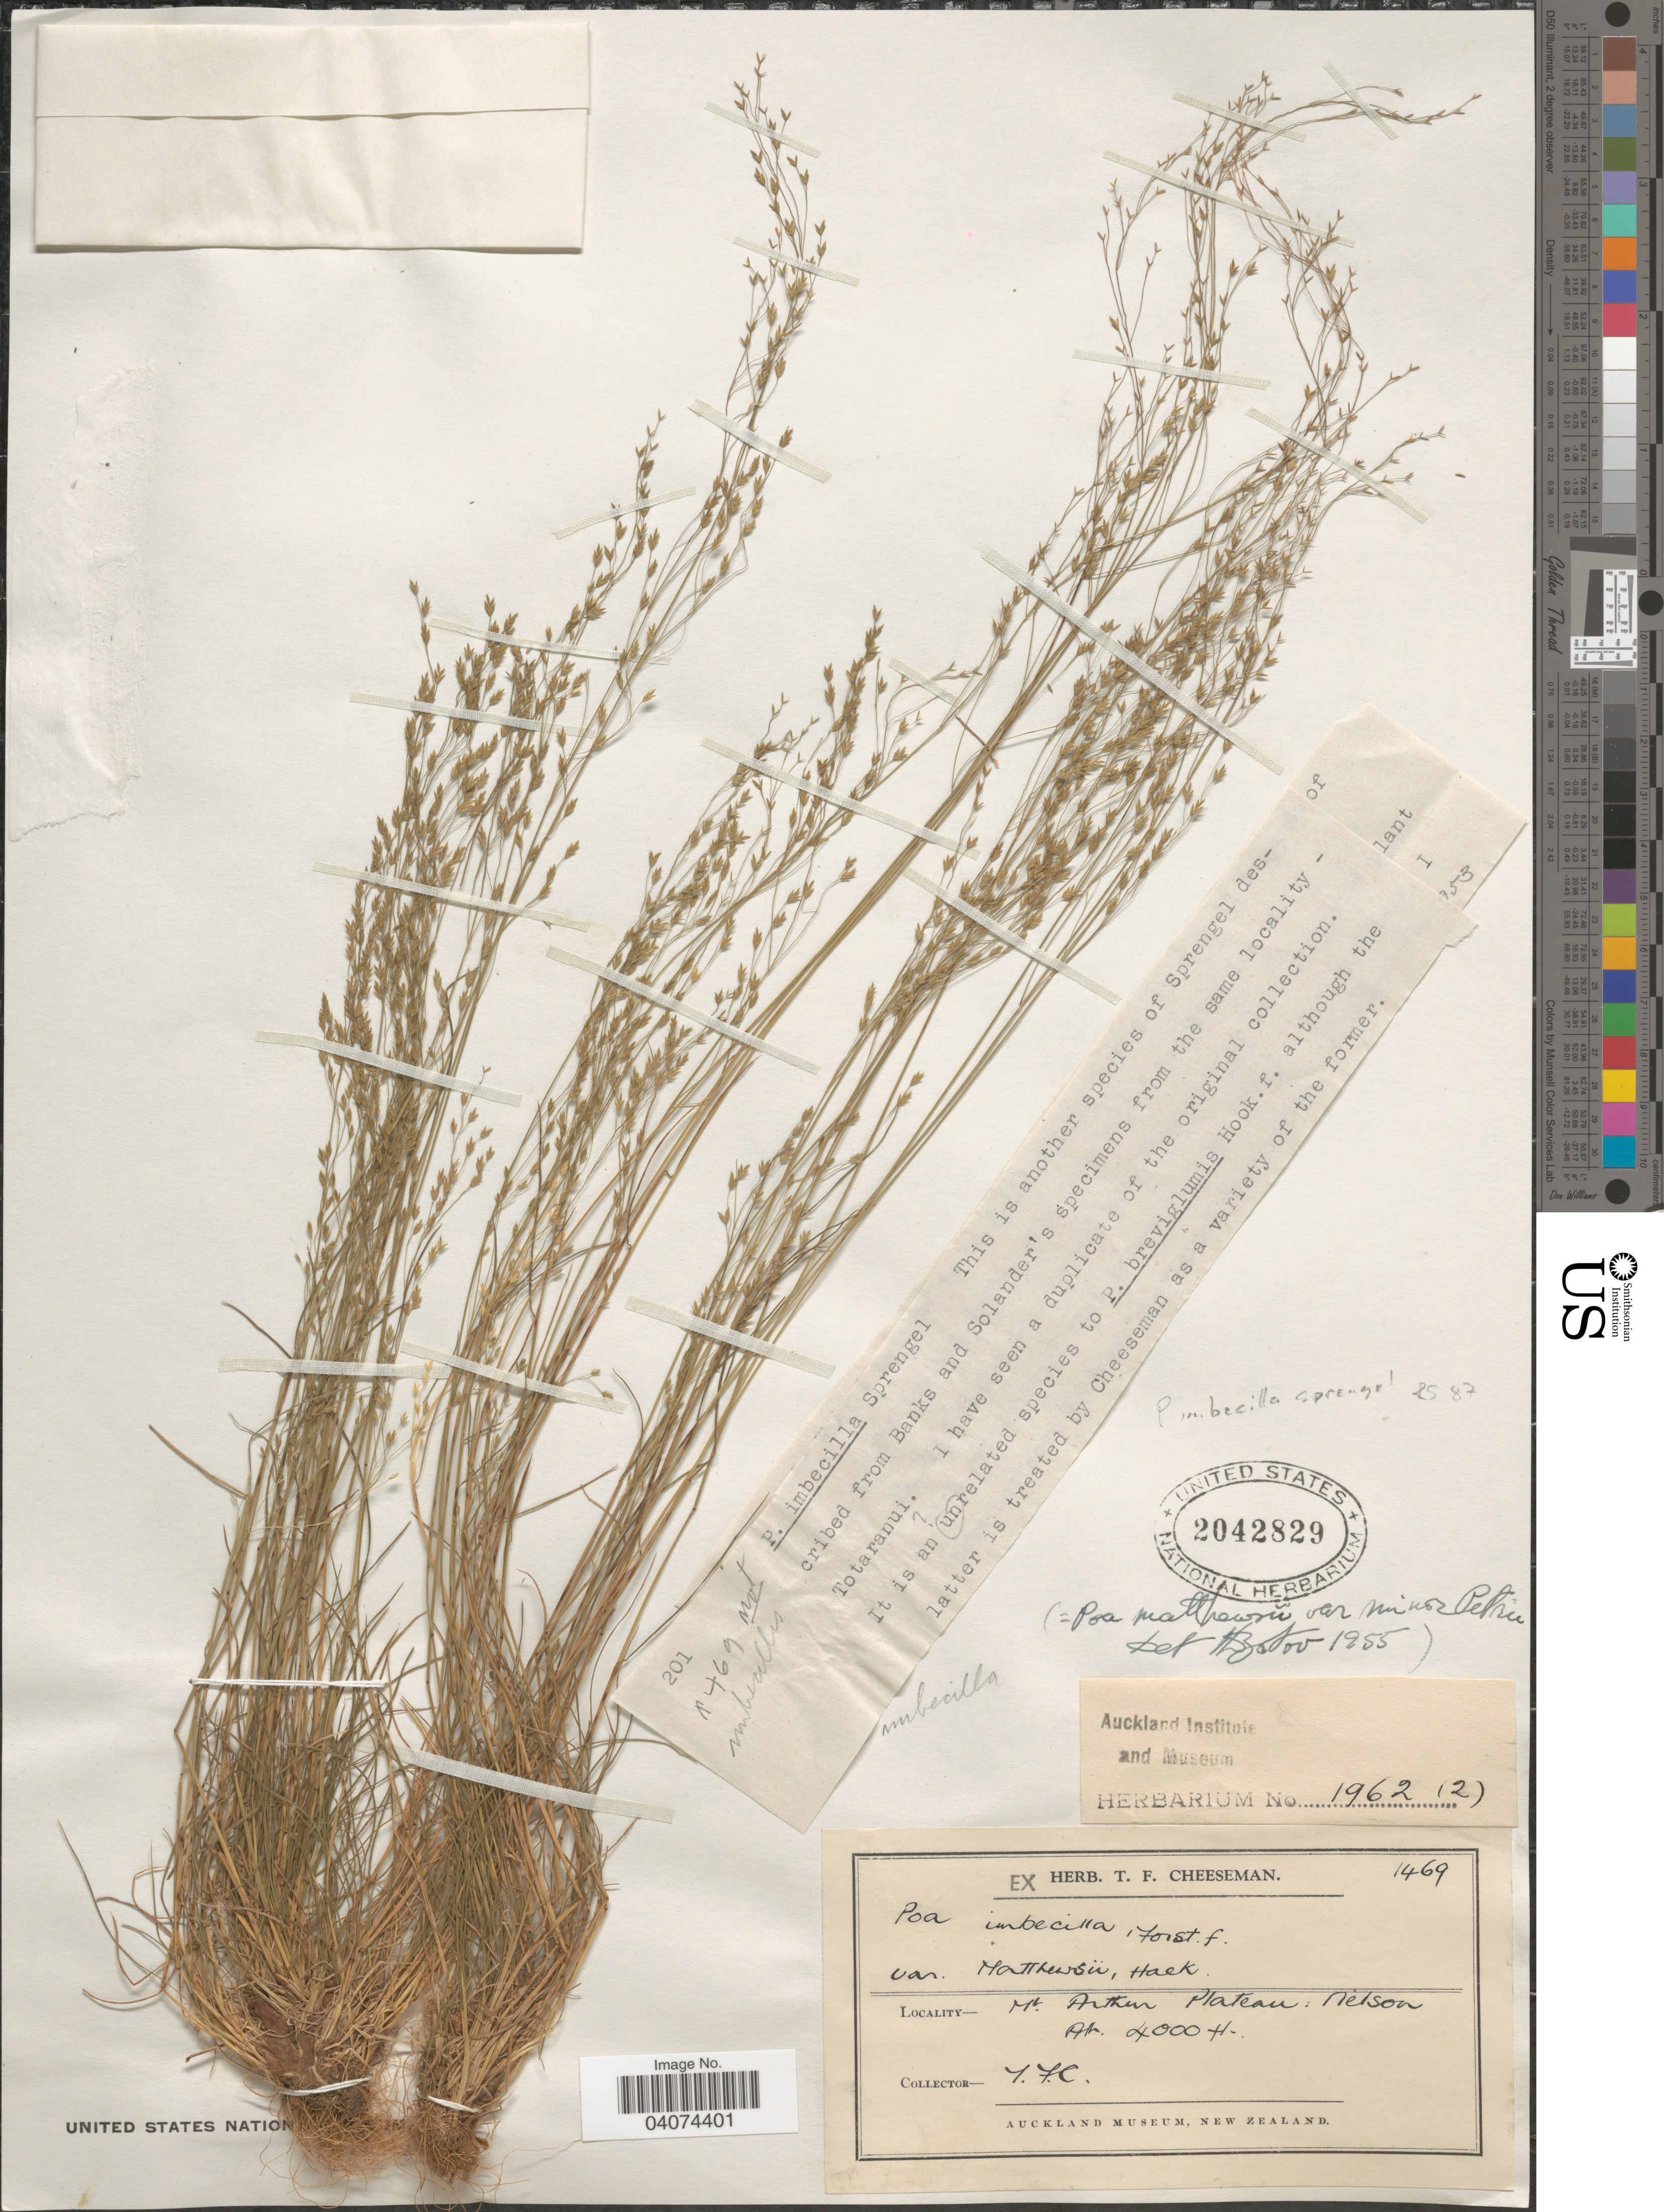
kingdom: Plantae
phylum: Tracheophyta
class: Liliopsida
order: Poales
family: Poaceae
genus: Poa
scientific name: Poa imbecilla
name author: Sol. ex Spreng.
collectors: T. F. Cheeseman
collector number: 1469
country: New Zealand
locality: Mt. Arthur Plateau. Nelston Mt.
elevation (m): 1219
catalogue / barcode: US 2042829